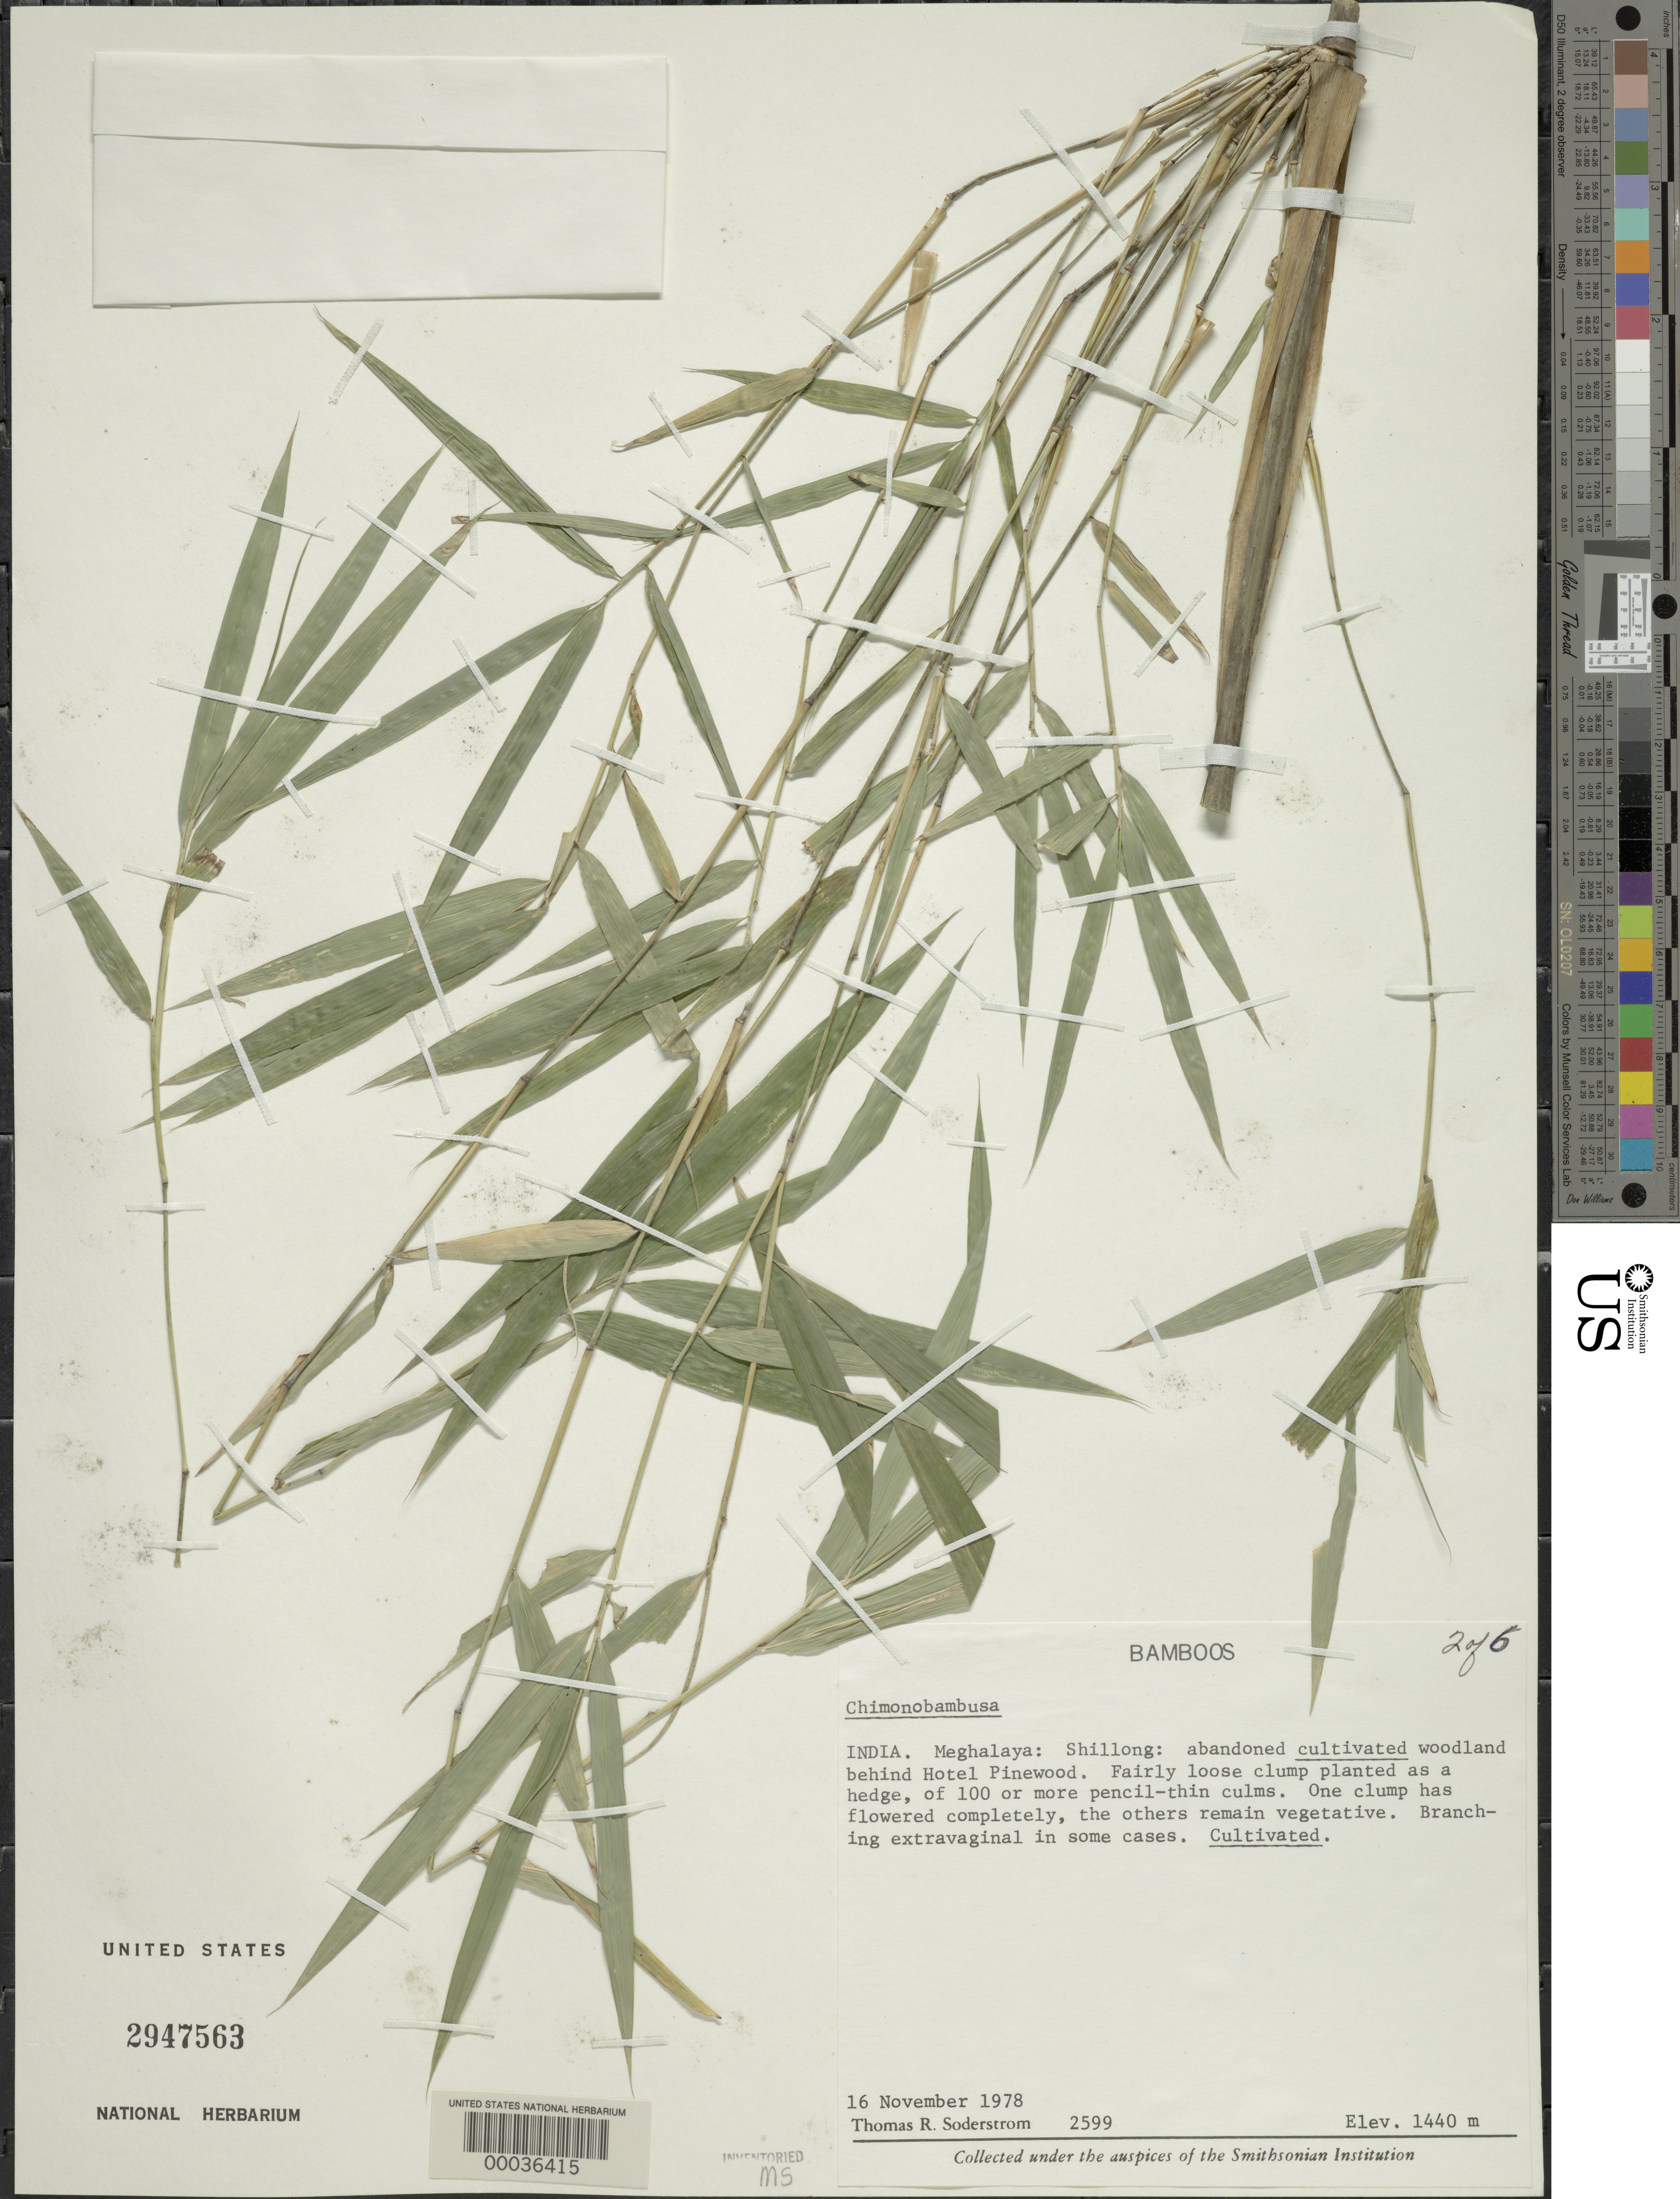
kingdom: Plantae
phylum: Tracheophyta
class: Liliopsida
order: Poales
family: Poaceae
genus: Drepanostachyum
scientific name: Drepanostachyum khasianum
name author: (Munro) Keng f.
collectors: T. R. Soderstrom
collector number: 2599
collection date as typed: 16 Nov 1978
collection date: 1978-11-16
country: India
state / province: Meghalaya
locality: Meghalaya, shillong, behind hotel pinewood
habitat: Abandoned cultivated woodland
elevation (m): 1440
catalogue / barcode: US 2947563